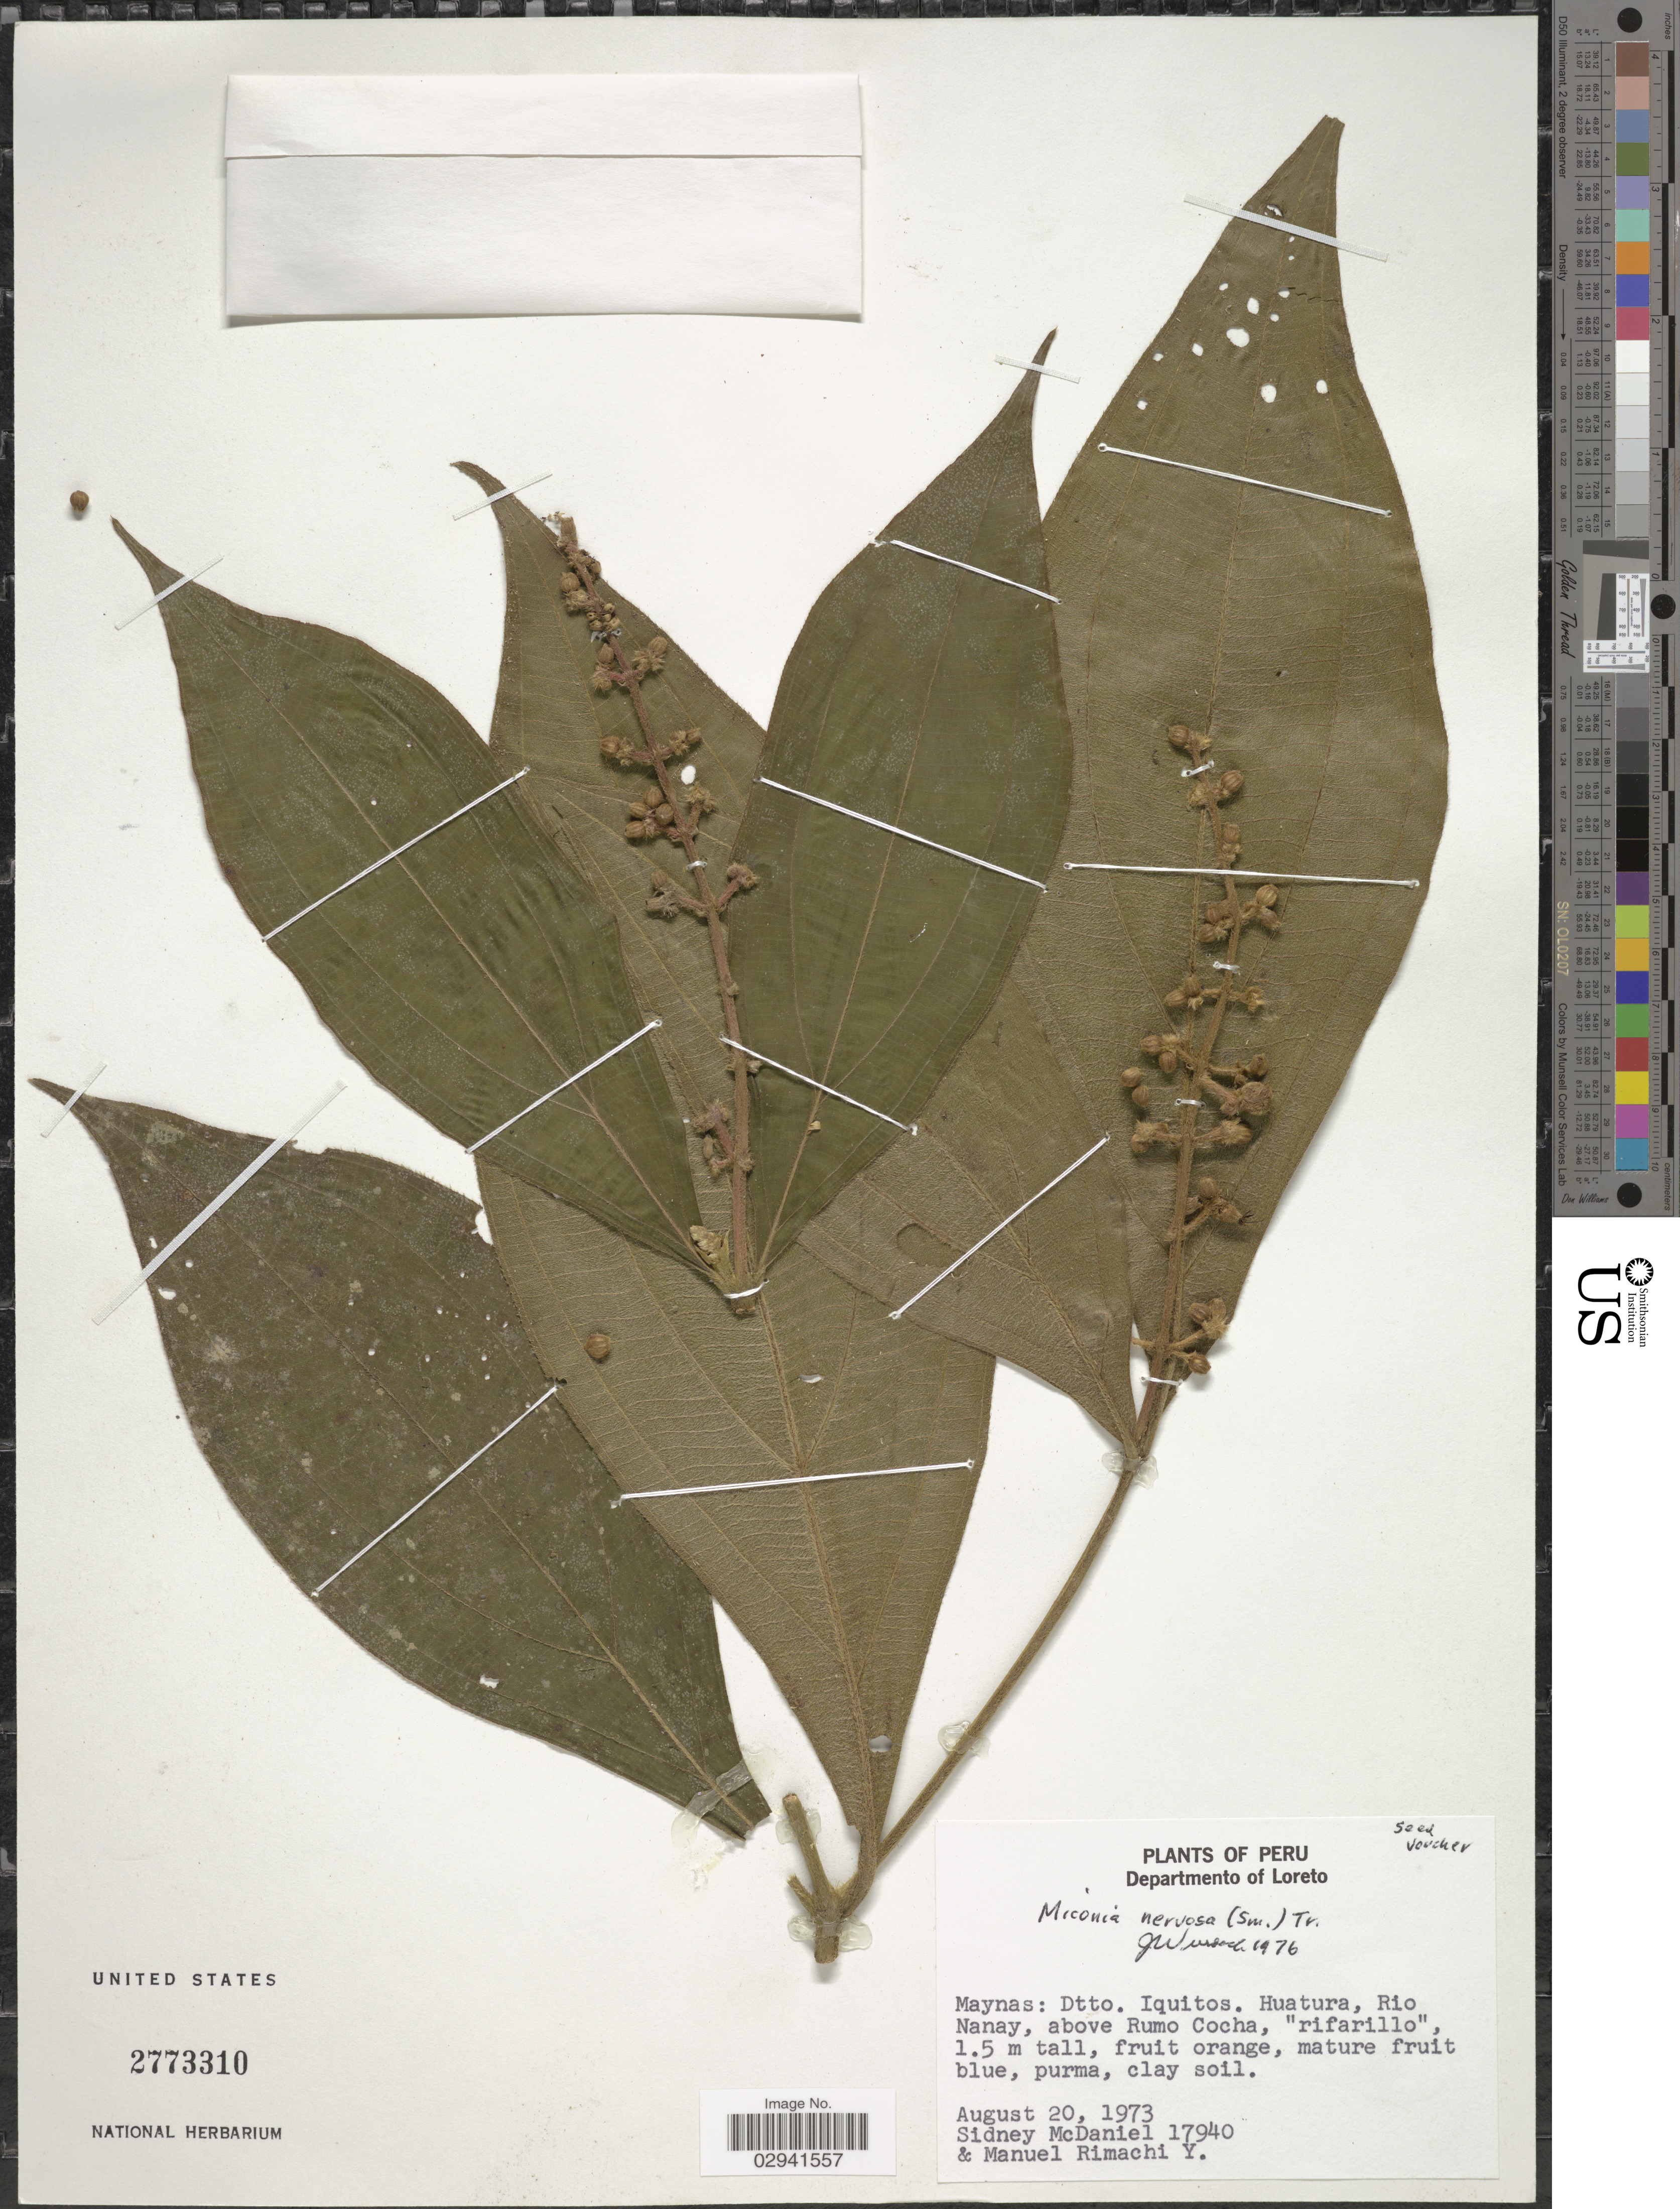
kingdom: Plantae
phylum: Tracheophyta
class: Magnoliopsida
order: Myrtales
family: Melastomataceae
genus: Miconia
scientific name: Miconia nervosa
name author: (Sm.) Triana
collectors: S. McDaniel & M. Rimachi Y.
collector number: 17940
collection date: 1973-08-20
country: Peru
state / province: Loreto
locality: Departmento of Loreto. Maynas: Dtto. Iquitos. Huatura, Rio Nanay, above Rumo Cocha, "rifarillo".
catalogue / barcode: US 2773310